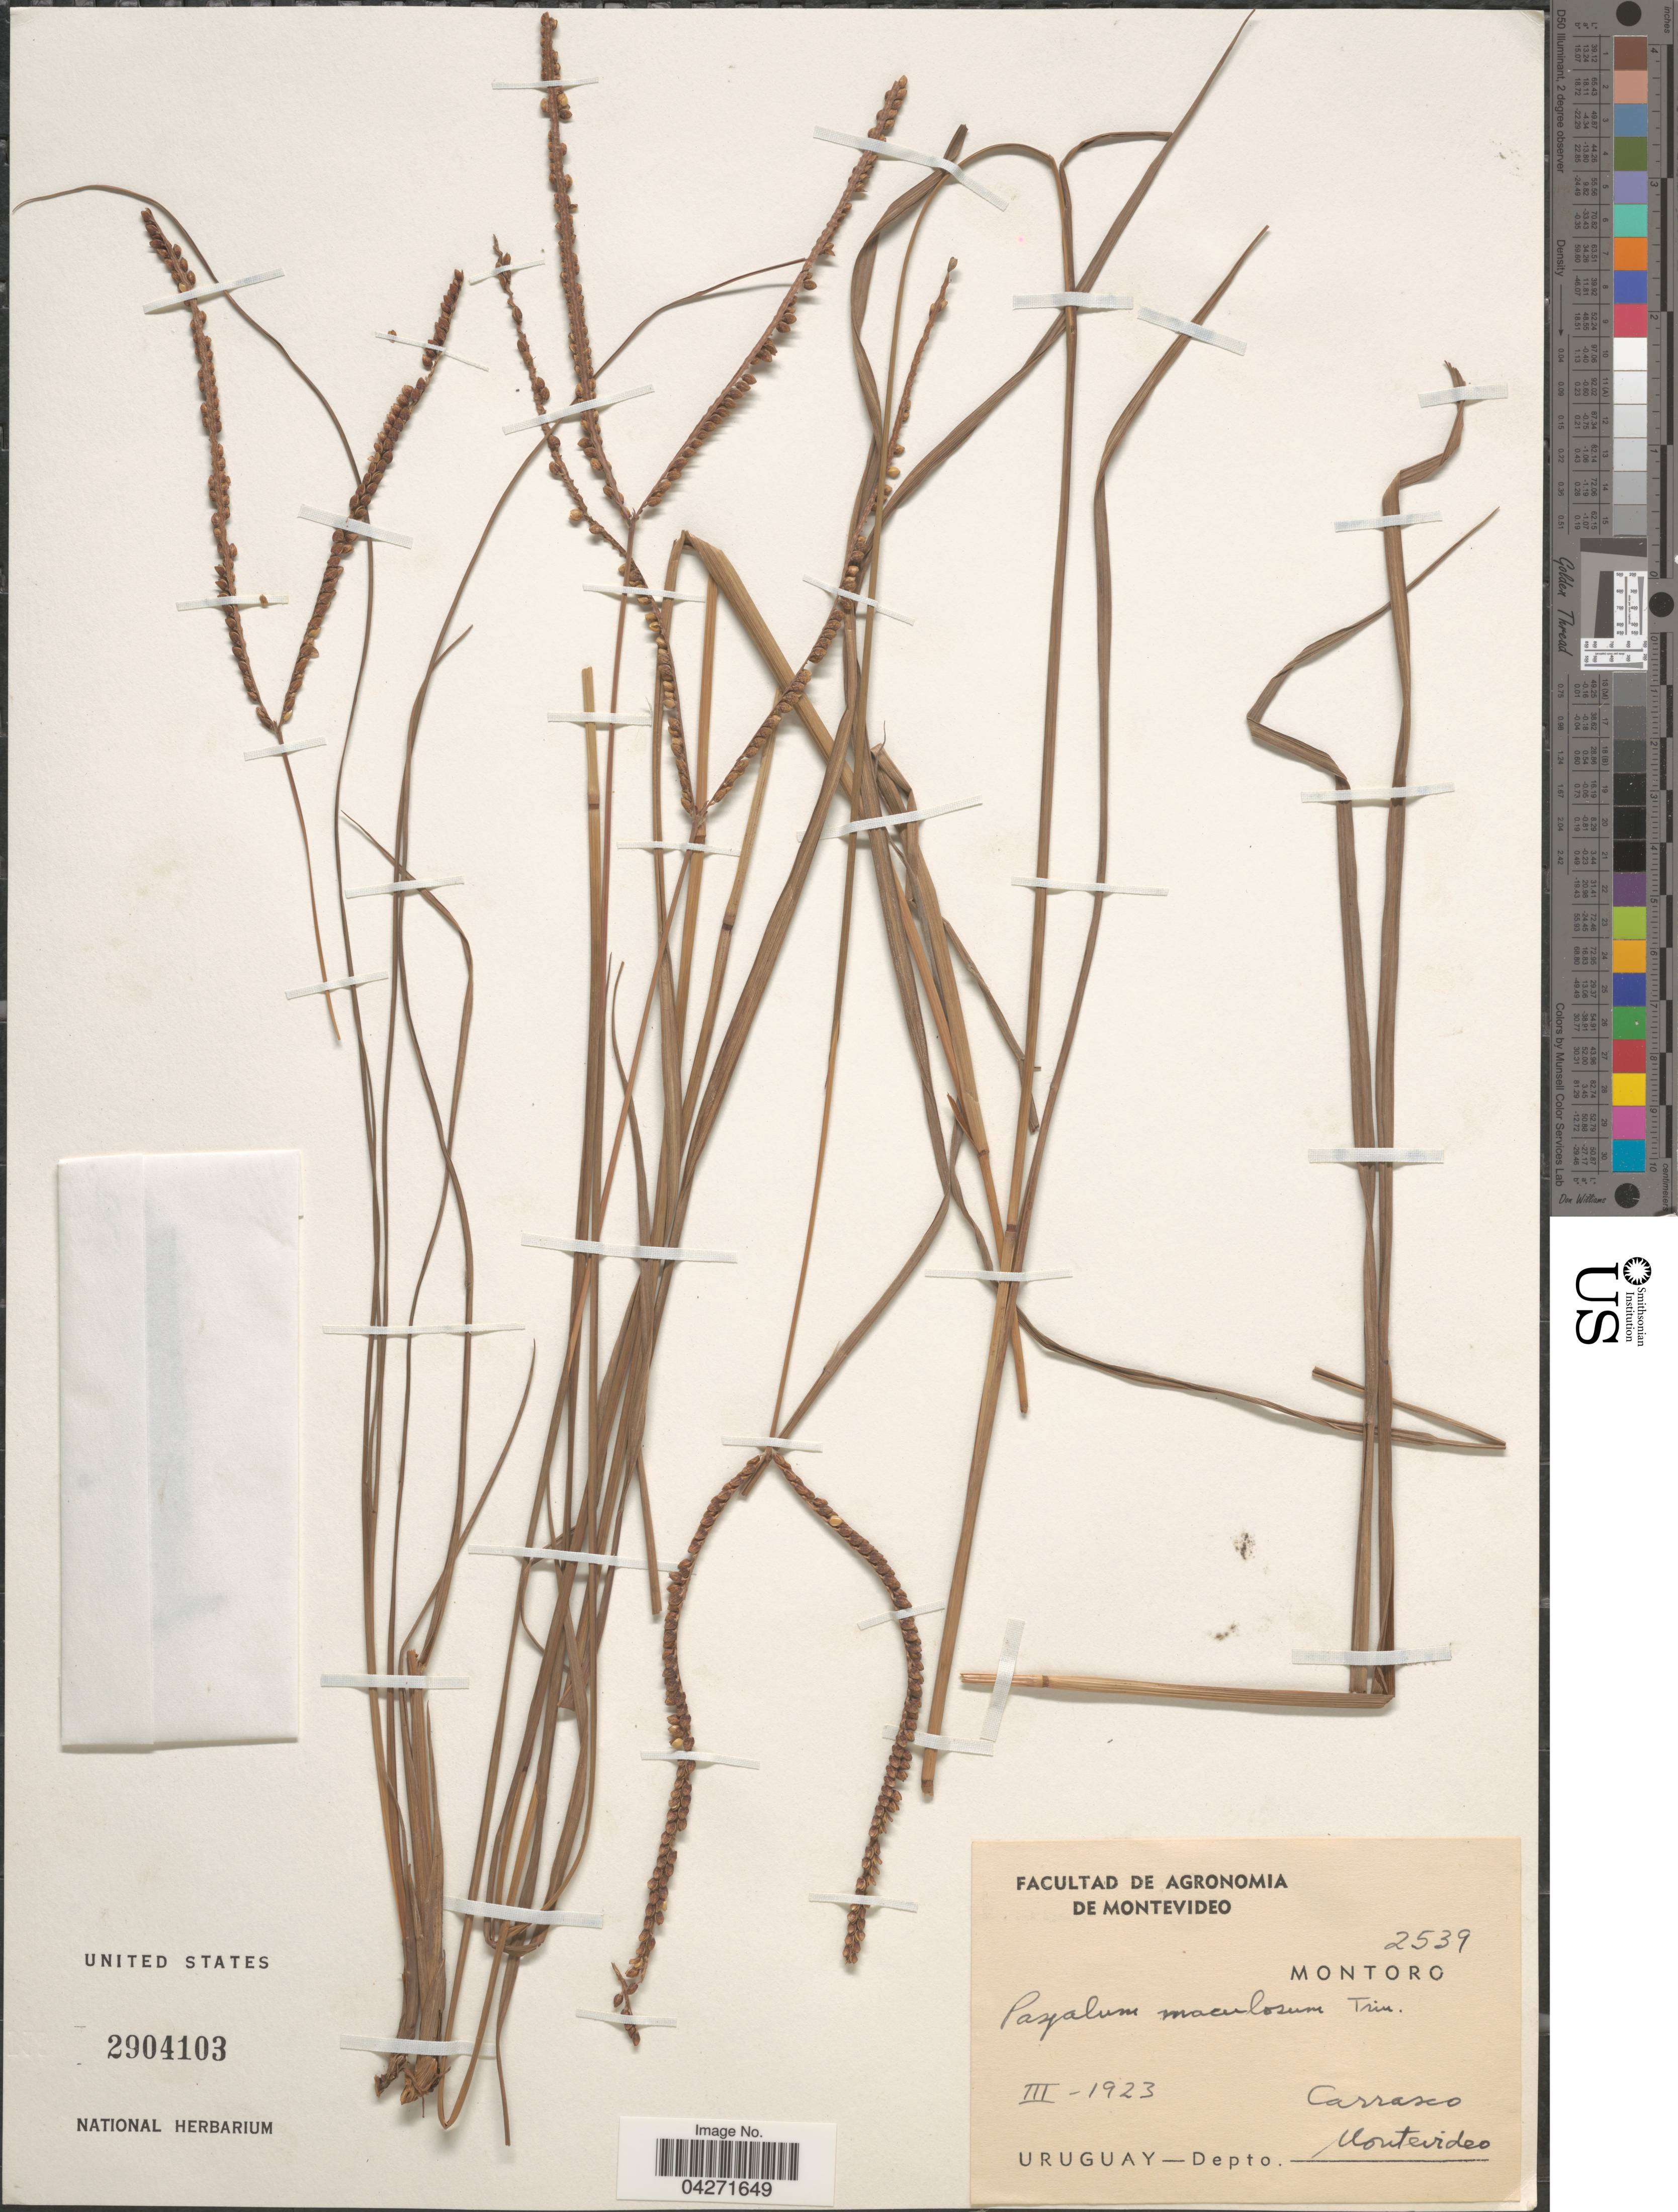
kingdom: Plantae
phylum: Tracheophyta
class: Liliopsida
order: Poales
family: Poaceae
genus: Paspalum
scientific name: Paspalum maculosum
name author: Trin.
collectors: Montoro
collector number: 2539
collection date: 1923-03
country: Uruguay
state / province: Montevideo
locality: Carrasco. Depto. Montevideo.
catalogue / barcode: US 2904103